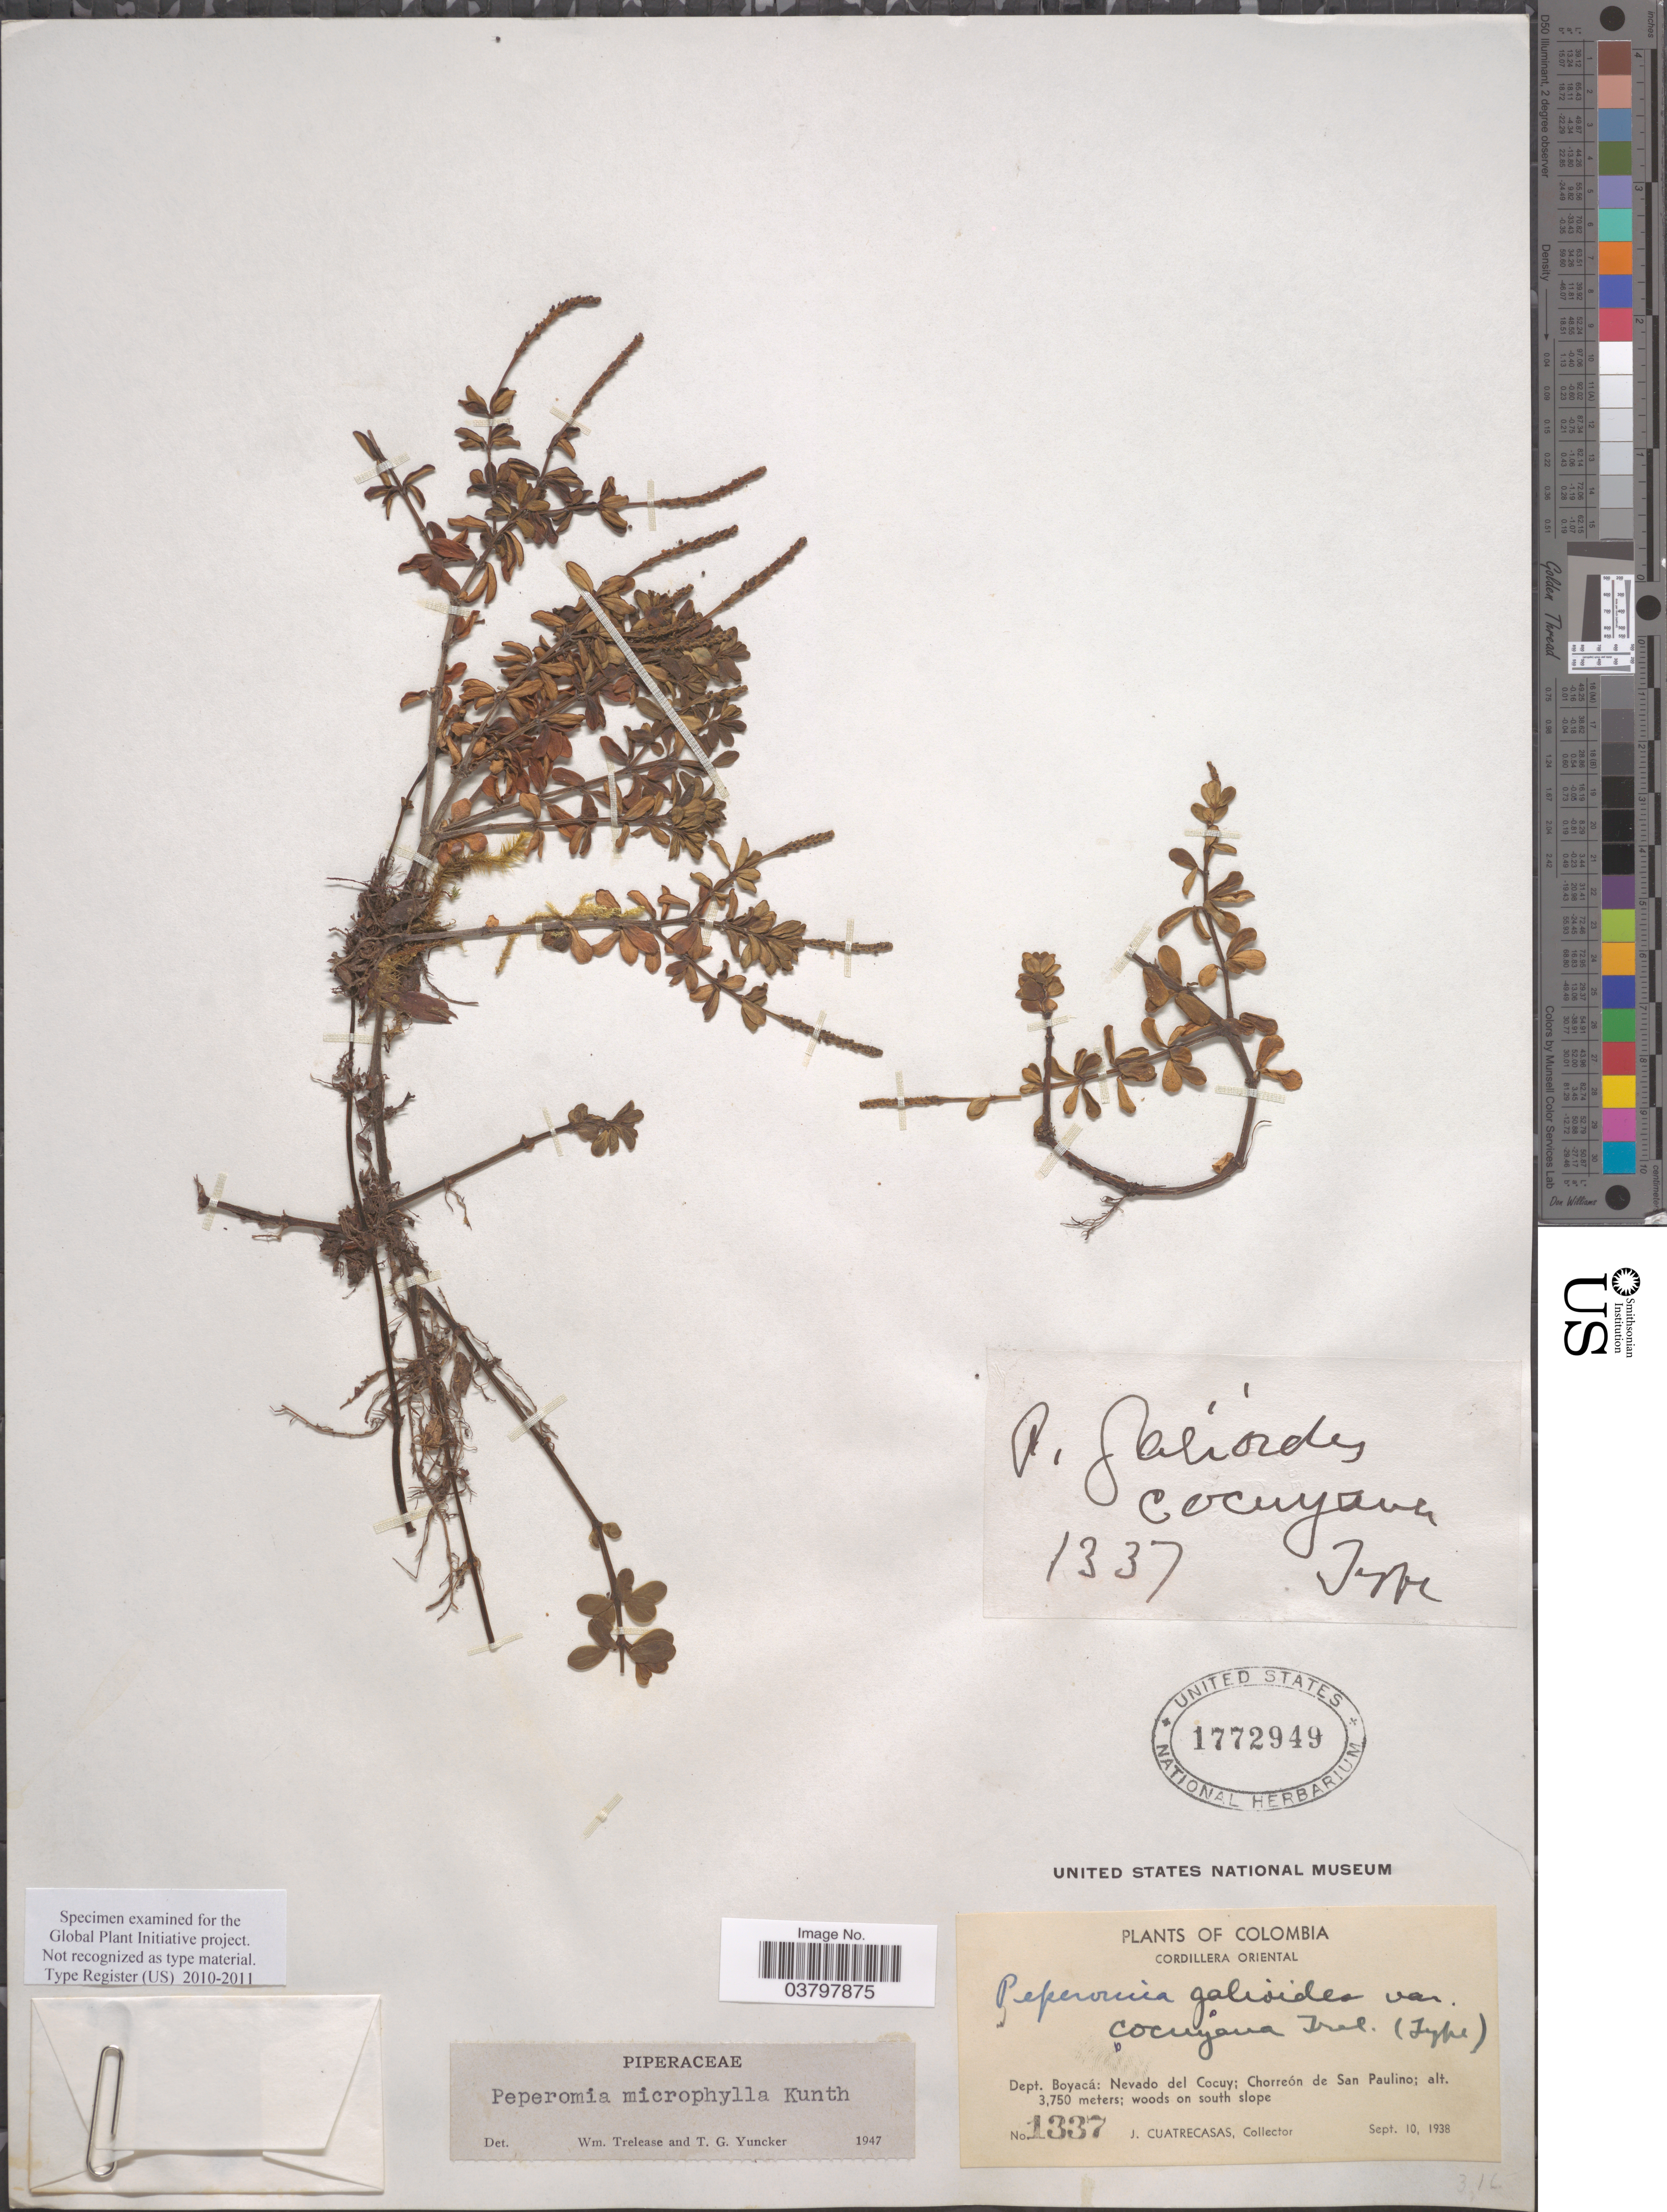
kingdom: Plantae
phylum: Tracheophyta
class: Magnoliopsida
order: Piperales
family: Piperaceae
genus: Peperomia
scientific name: Peperomia microphylla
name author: Kunth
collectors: J. Cuatrecasas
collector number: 1337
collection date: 1938-09-10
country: Colombia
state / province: Boyacá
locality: Cordillera Oriental. Dept. Boyacá: Nevado del Cocuy; Chorreón de San Paulino; woods on south slope.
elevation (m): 3750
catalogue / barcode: US 1772949